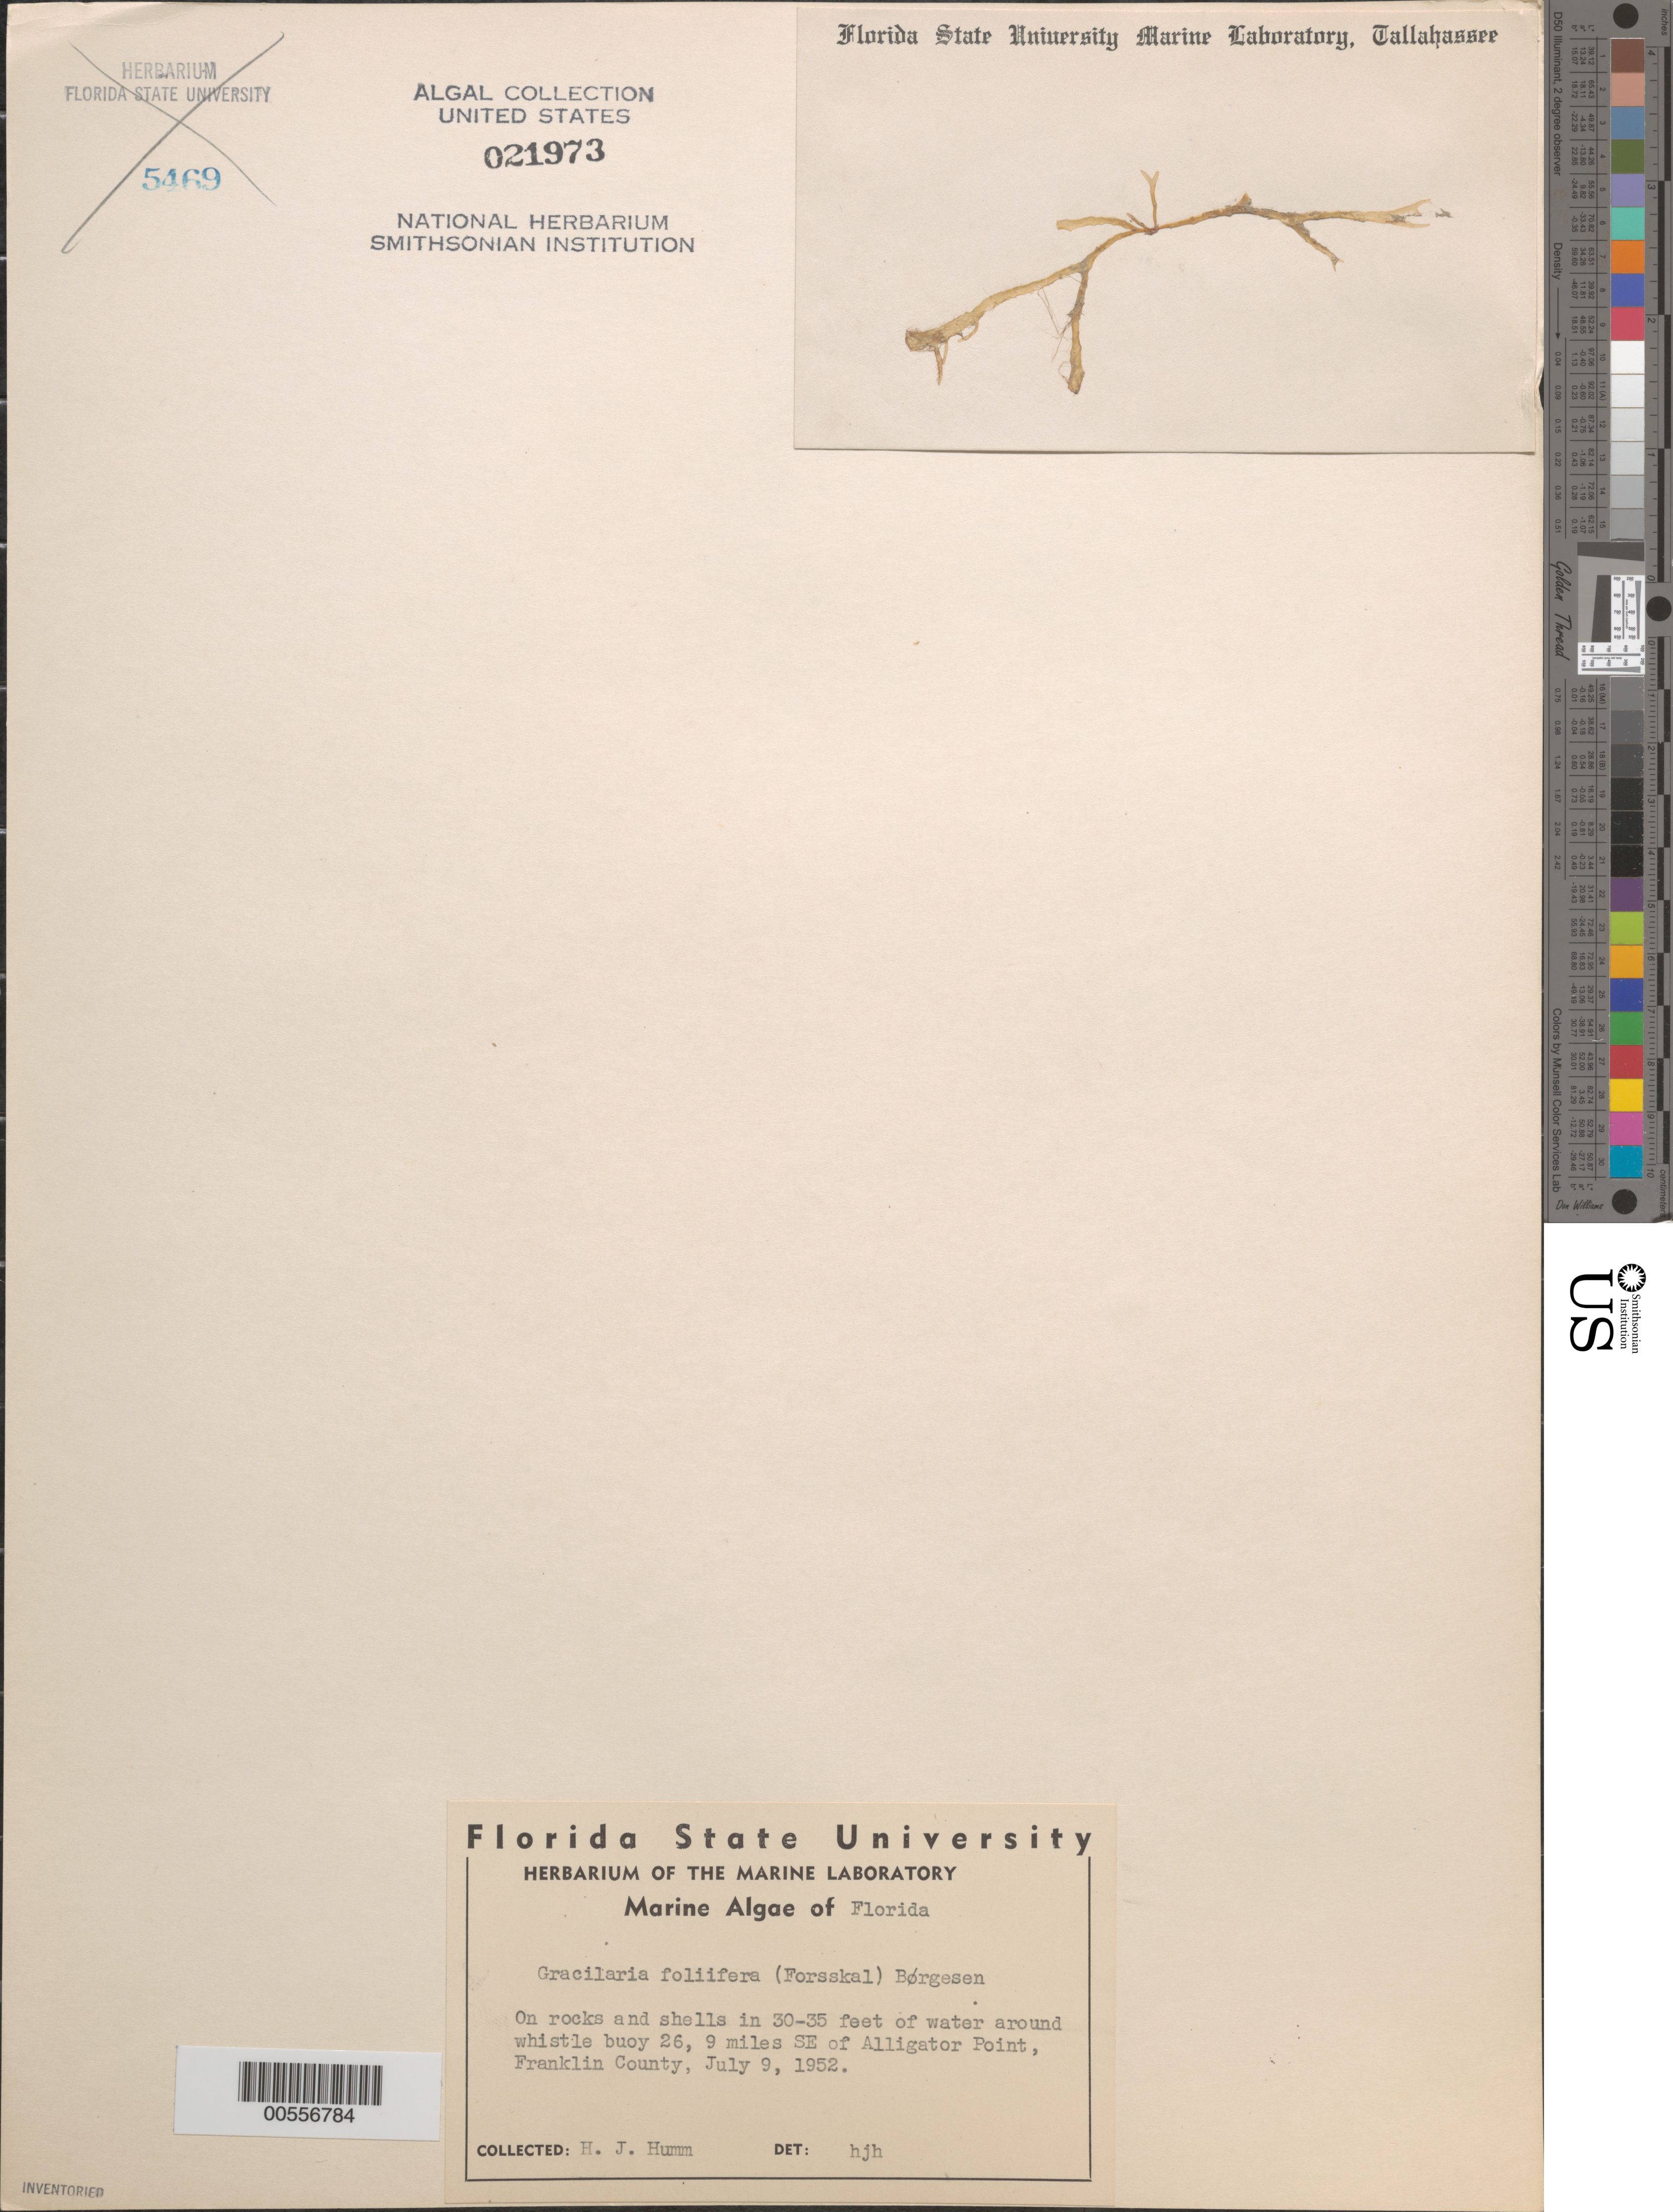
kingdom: Plantae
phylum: Rhodophyta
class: Florideophyceae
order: Gracilariales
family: Gracilariaceae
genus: Gracilaria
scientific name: Gracilaria foliifera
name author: (Forssk.) Børgesen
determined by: Humm, Harold J.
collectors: H. J. Humm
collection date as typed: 09 Jul 1952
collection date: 1952-07-09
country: United States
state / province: Florida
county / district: Franklin County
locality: Whistle buoy 26, 9 miles southeast of Alligator Point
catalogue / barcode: US 21973